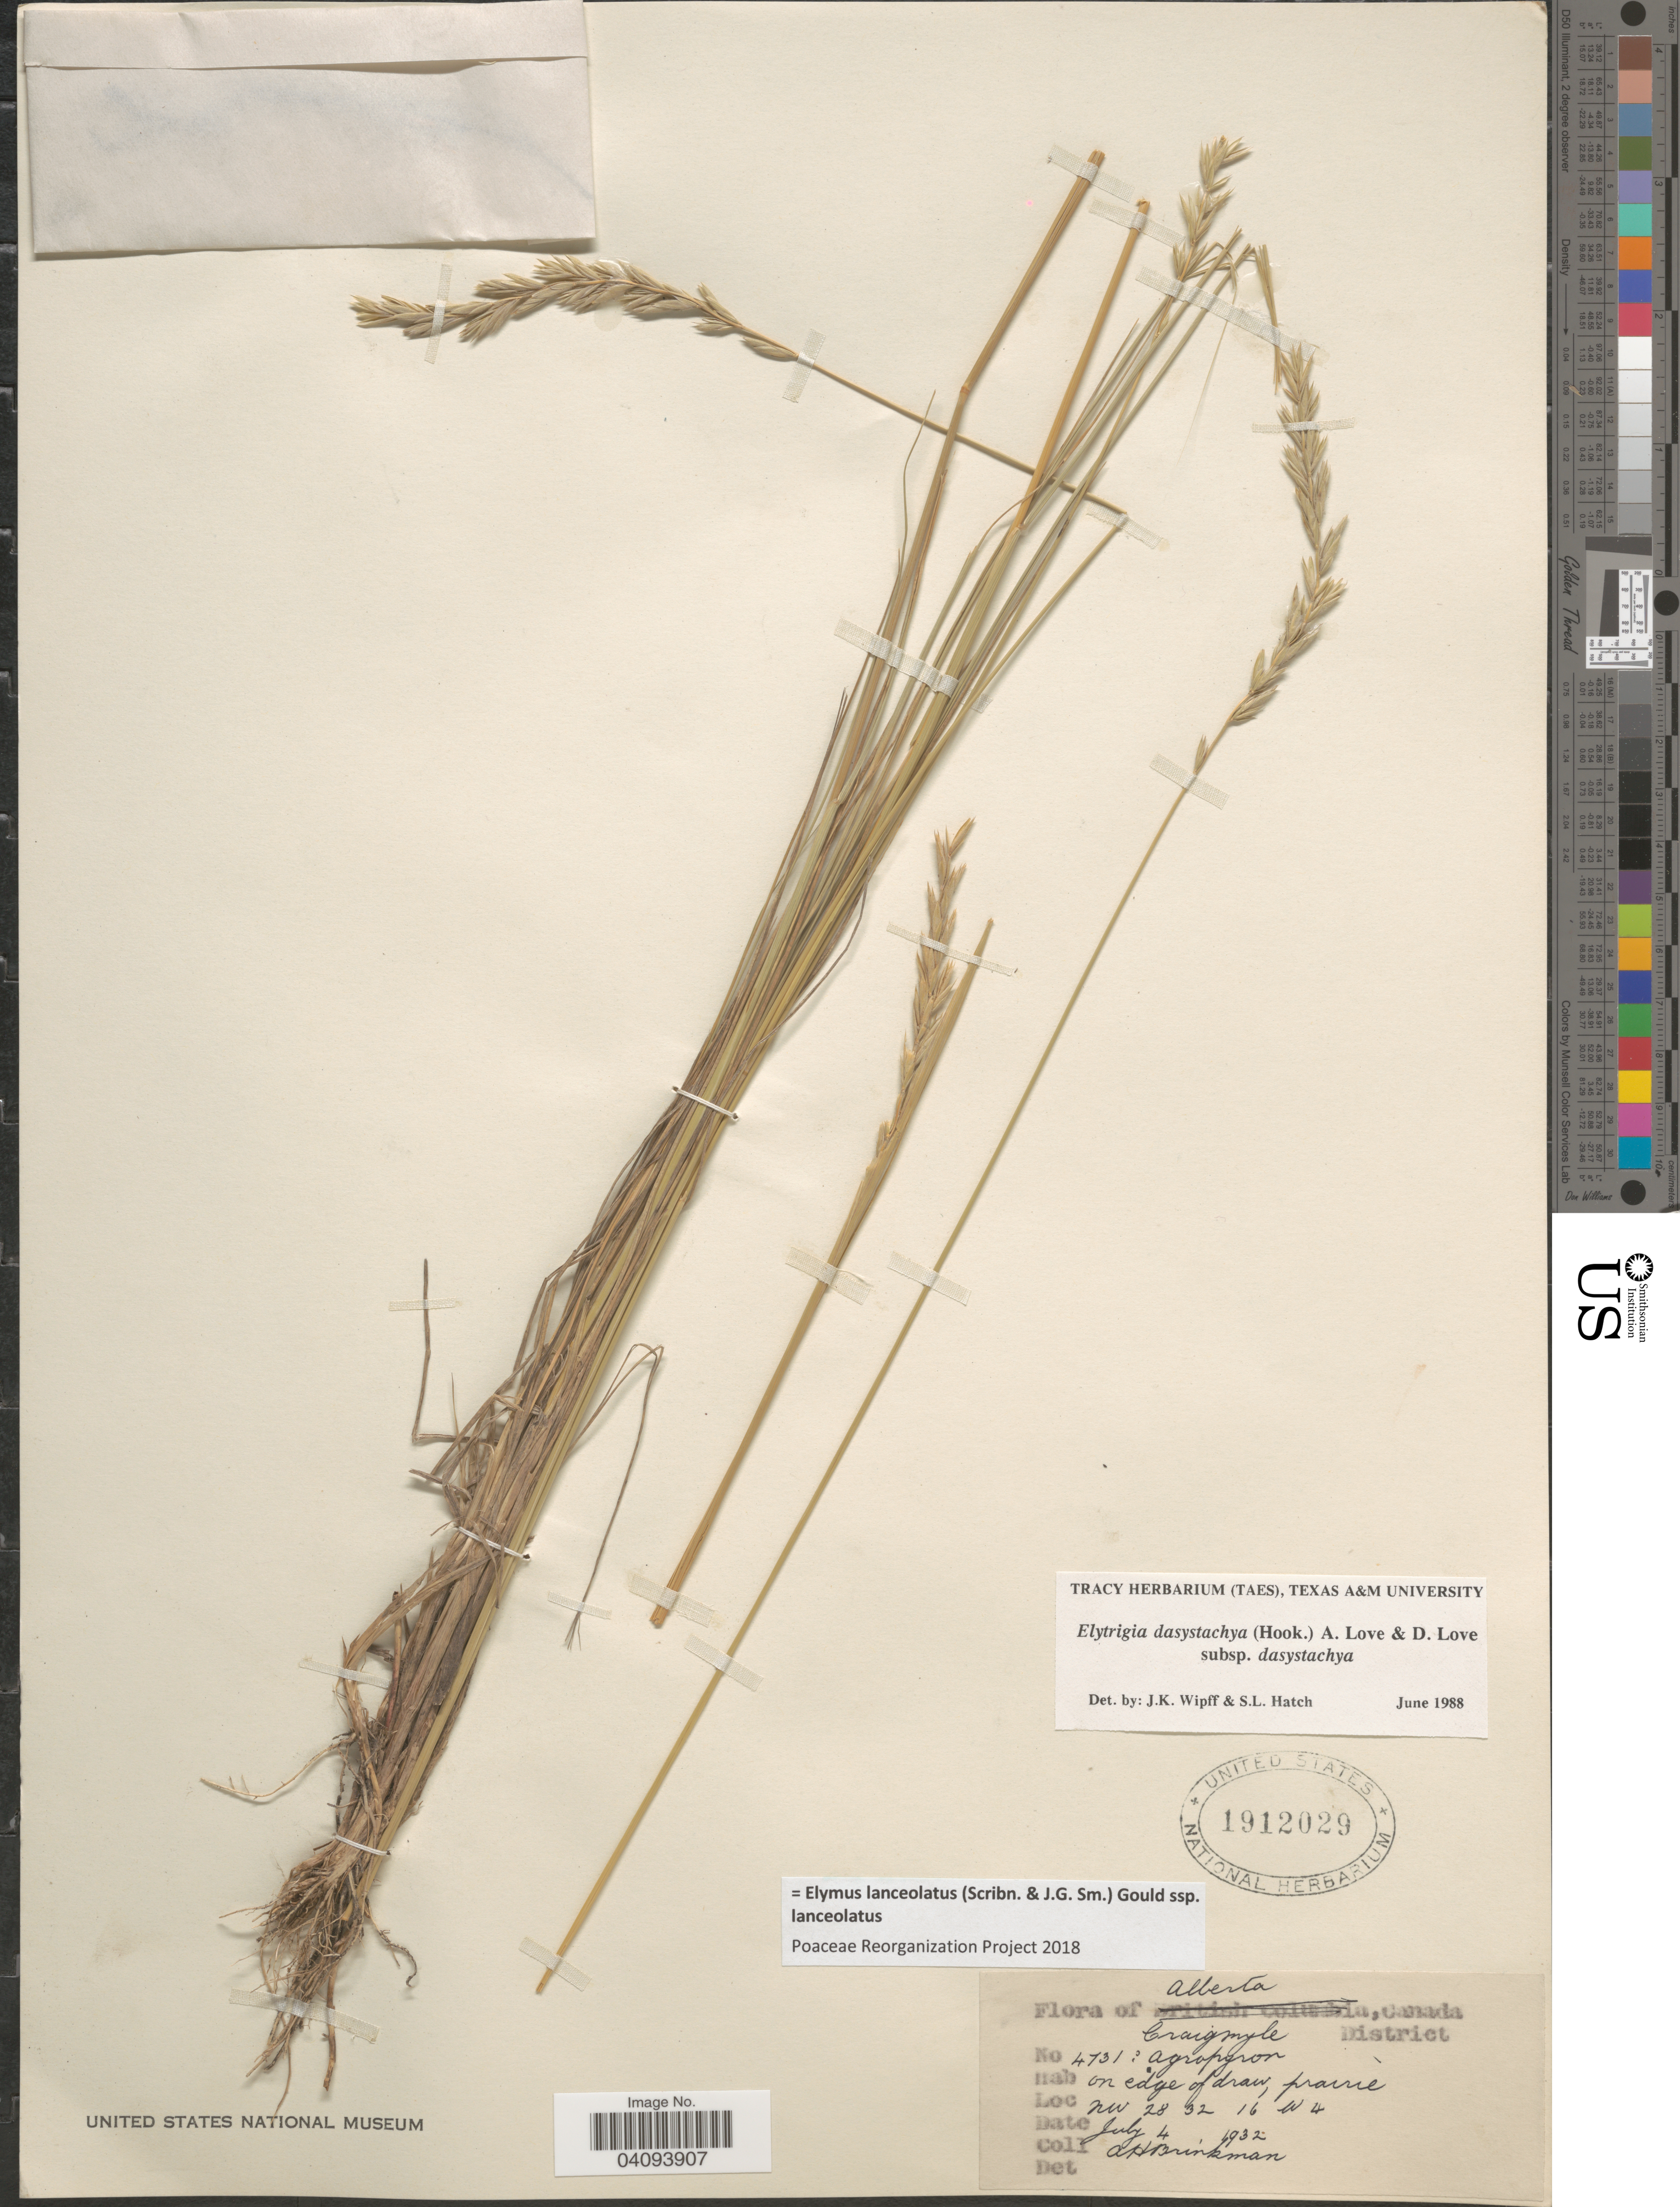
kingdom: Plantae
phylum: Tracheophyta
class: Liliopsida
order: Poales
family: Poaceae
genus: Elymus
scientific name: Elymus lanceolatus subsp. lanceolatus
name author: (Scribn. & J.G. Sm.) Gould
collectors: A. Brinkman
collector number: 4731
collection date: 1932-07-04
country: Canada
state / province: Alberta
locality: Craigmyle District. NW 28 32 16 W 4.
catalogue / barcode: US 1912029